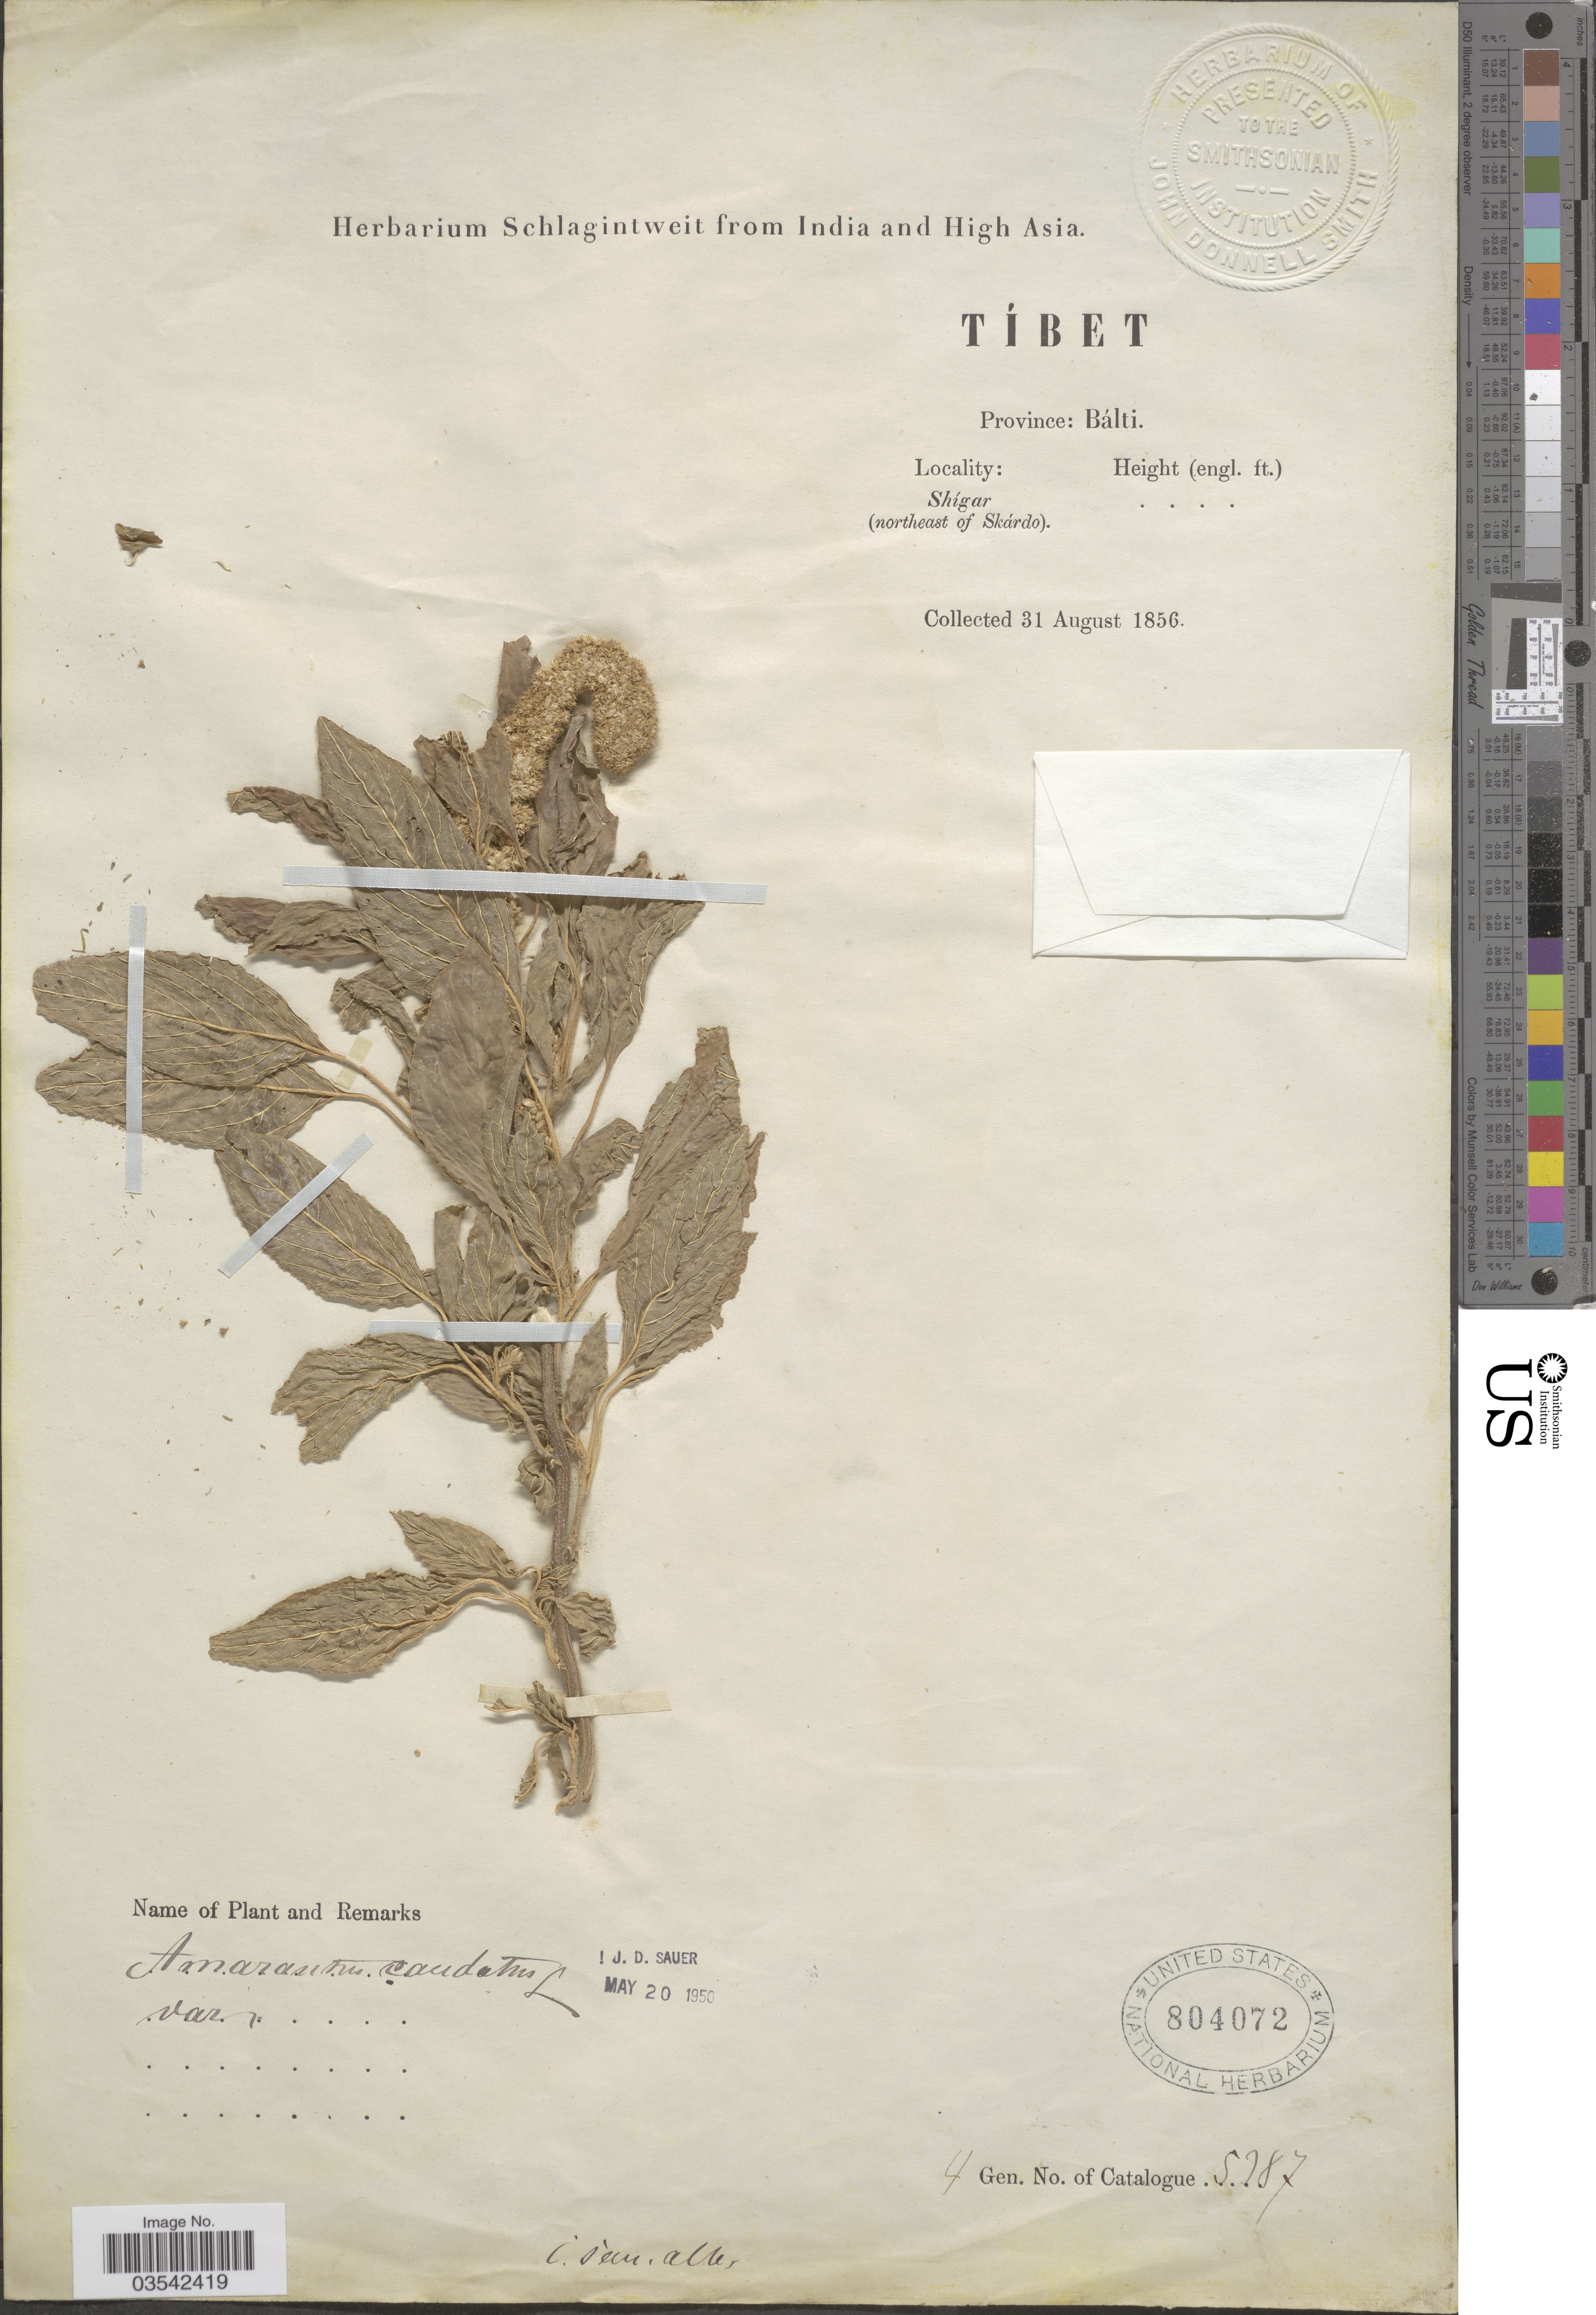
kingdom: Plantae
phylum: Tracheophyta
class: Magnoliopsida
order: Caryophyllales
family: Amaranthaceae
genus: Amaranthus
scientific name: Amaranthus caudatus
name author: L.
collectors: ex herb. Schlagintweit from India and High Asia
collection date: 1856-08-31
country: China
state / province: Xizang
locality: Tíbet. Province: Bálti. Shígar (northeast of Skárdo).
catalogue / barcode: US 804072